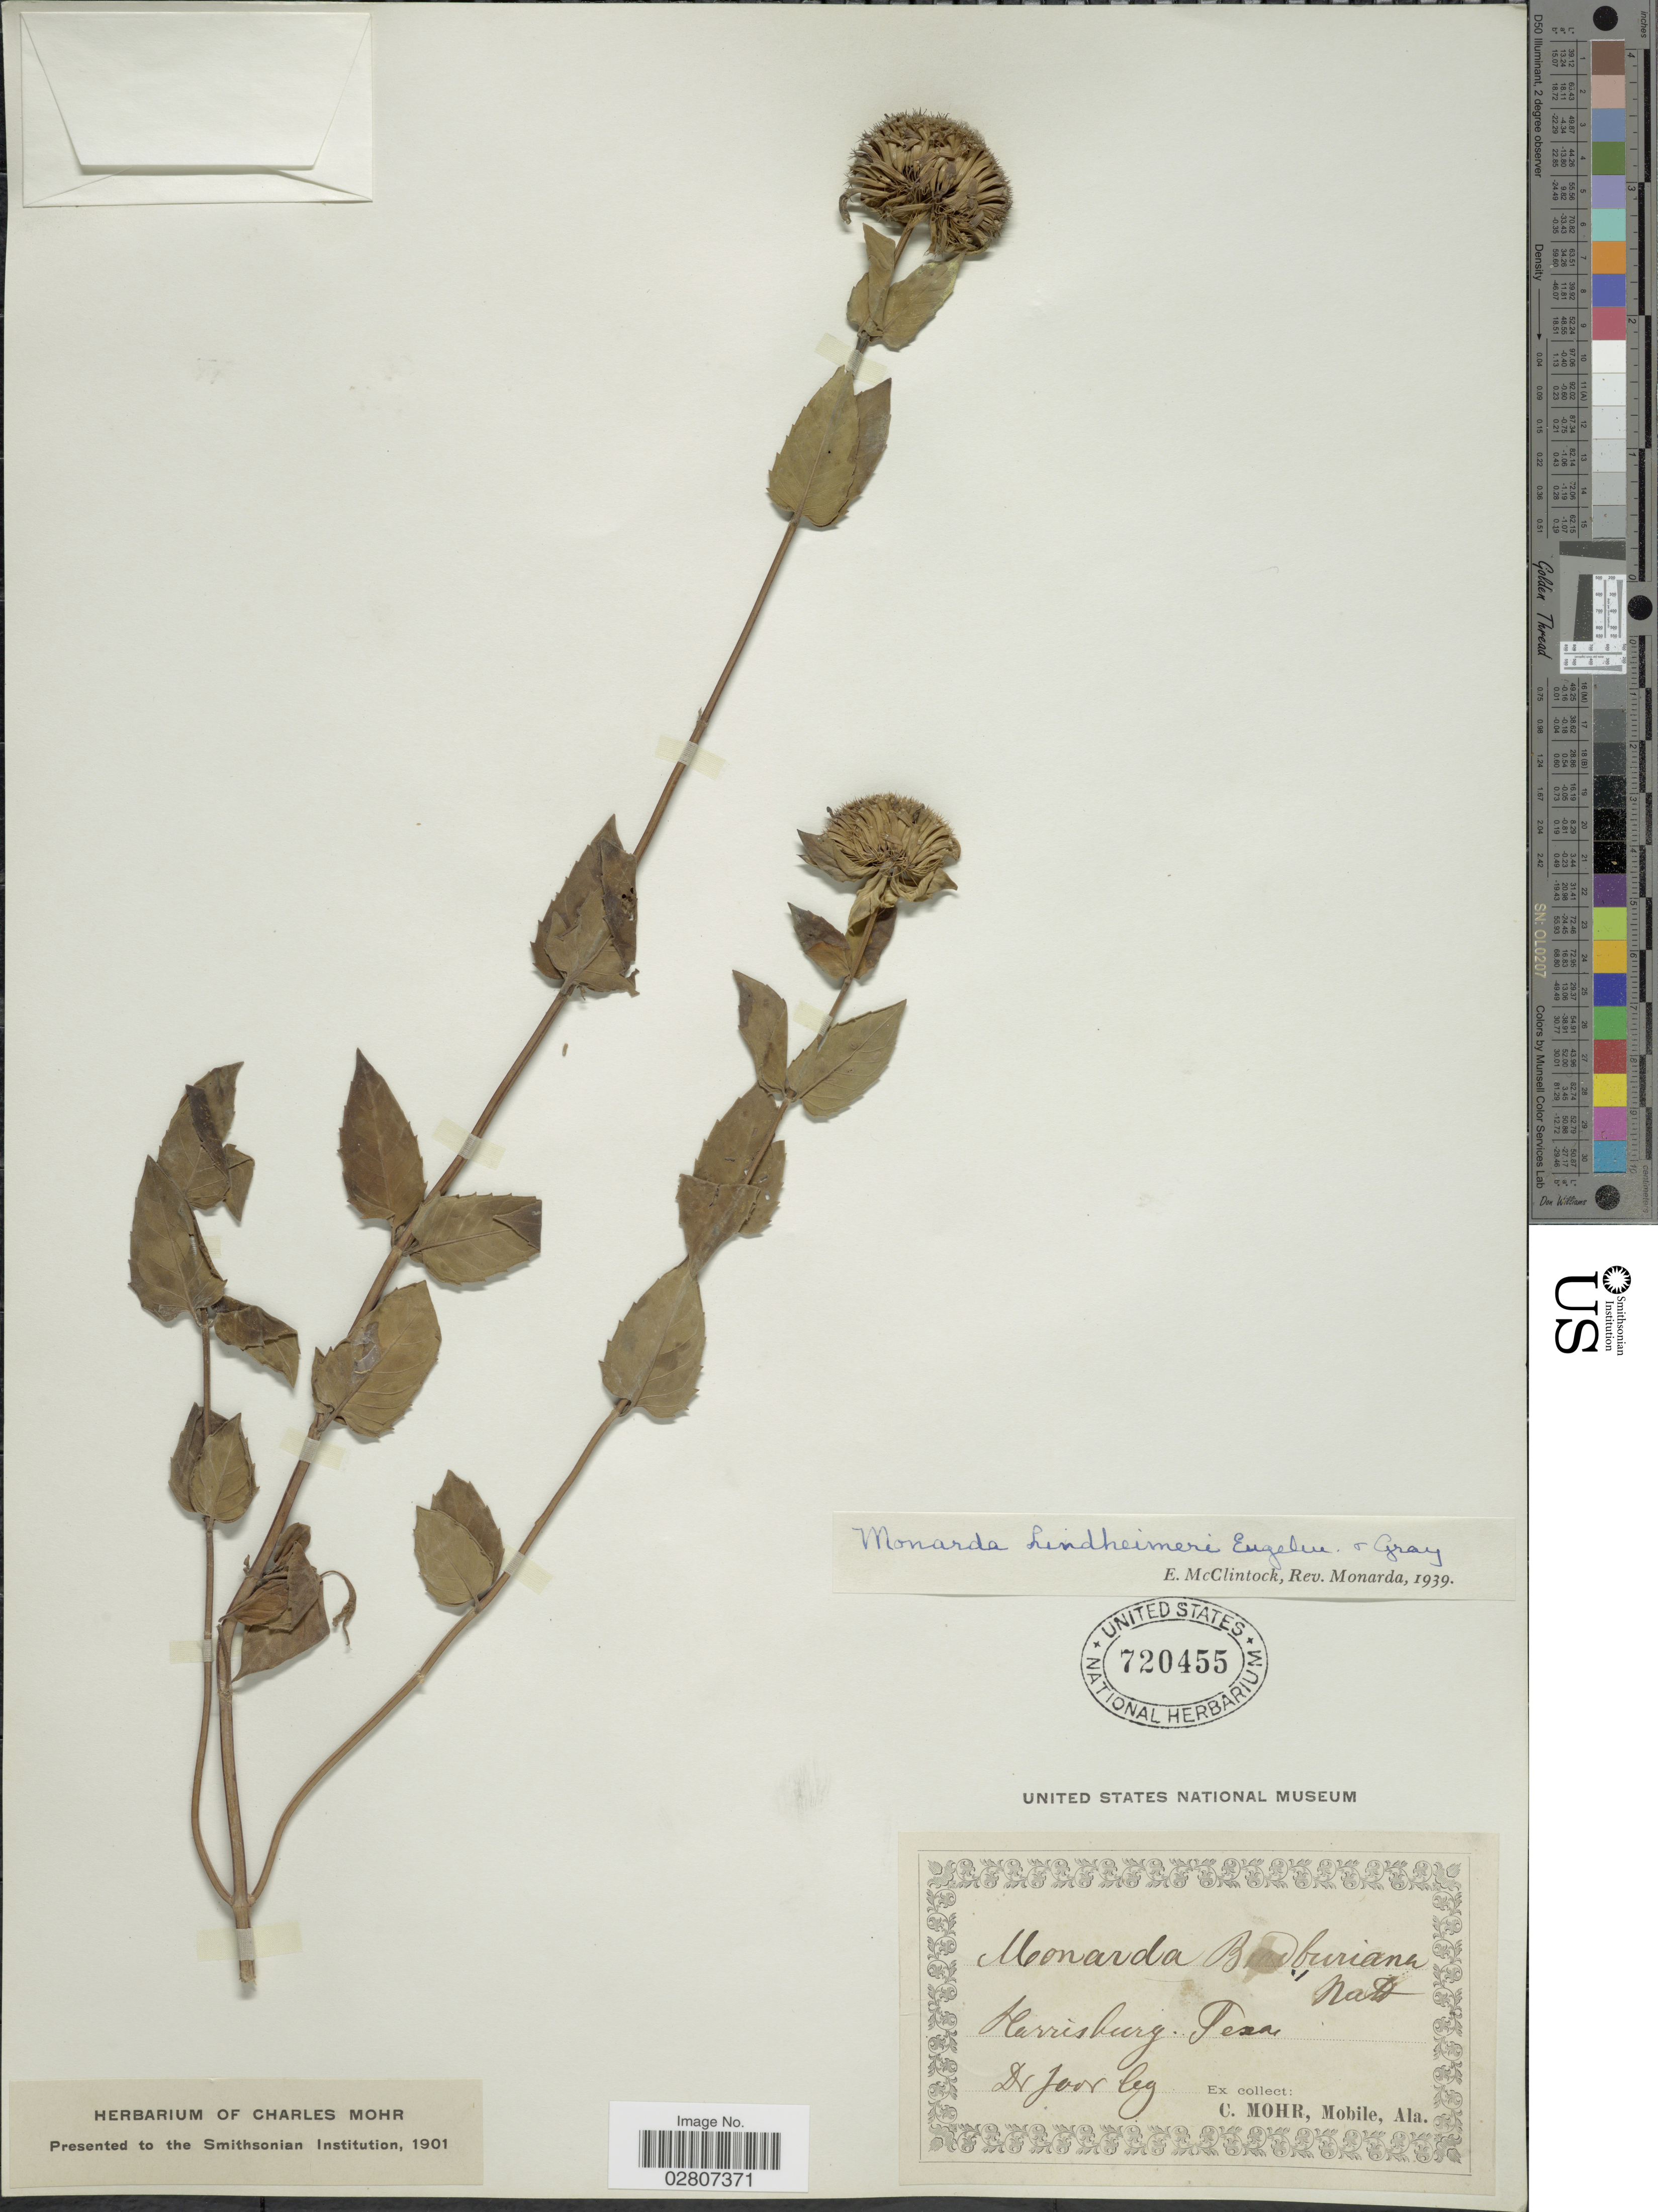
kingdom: Plantae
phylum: Tracheophyta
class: Magnoliopsida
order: Lamiales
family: Lamiaceae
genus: Monarda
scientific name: Monarda lindheimeri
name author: Engelm. & A. Gray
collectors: -. Joor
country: United States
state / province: Texas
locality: Harrisburg, Texas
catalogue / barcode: US 720455